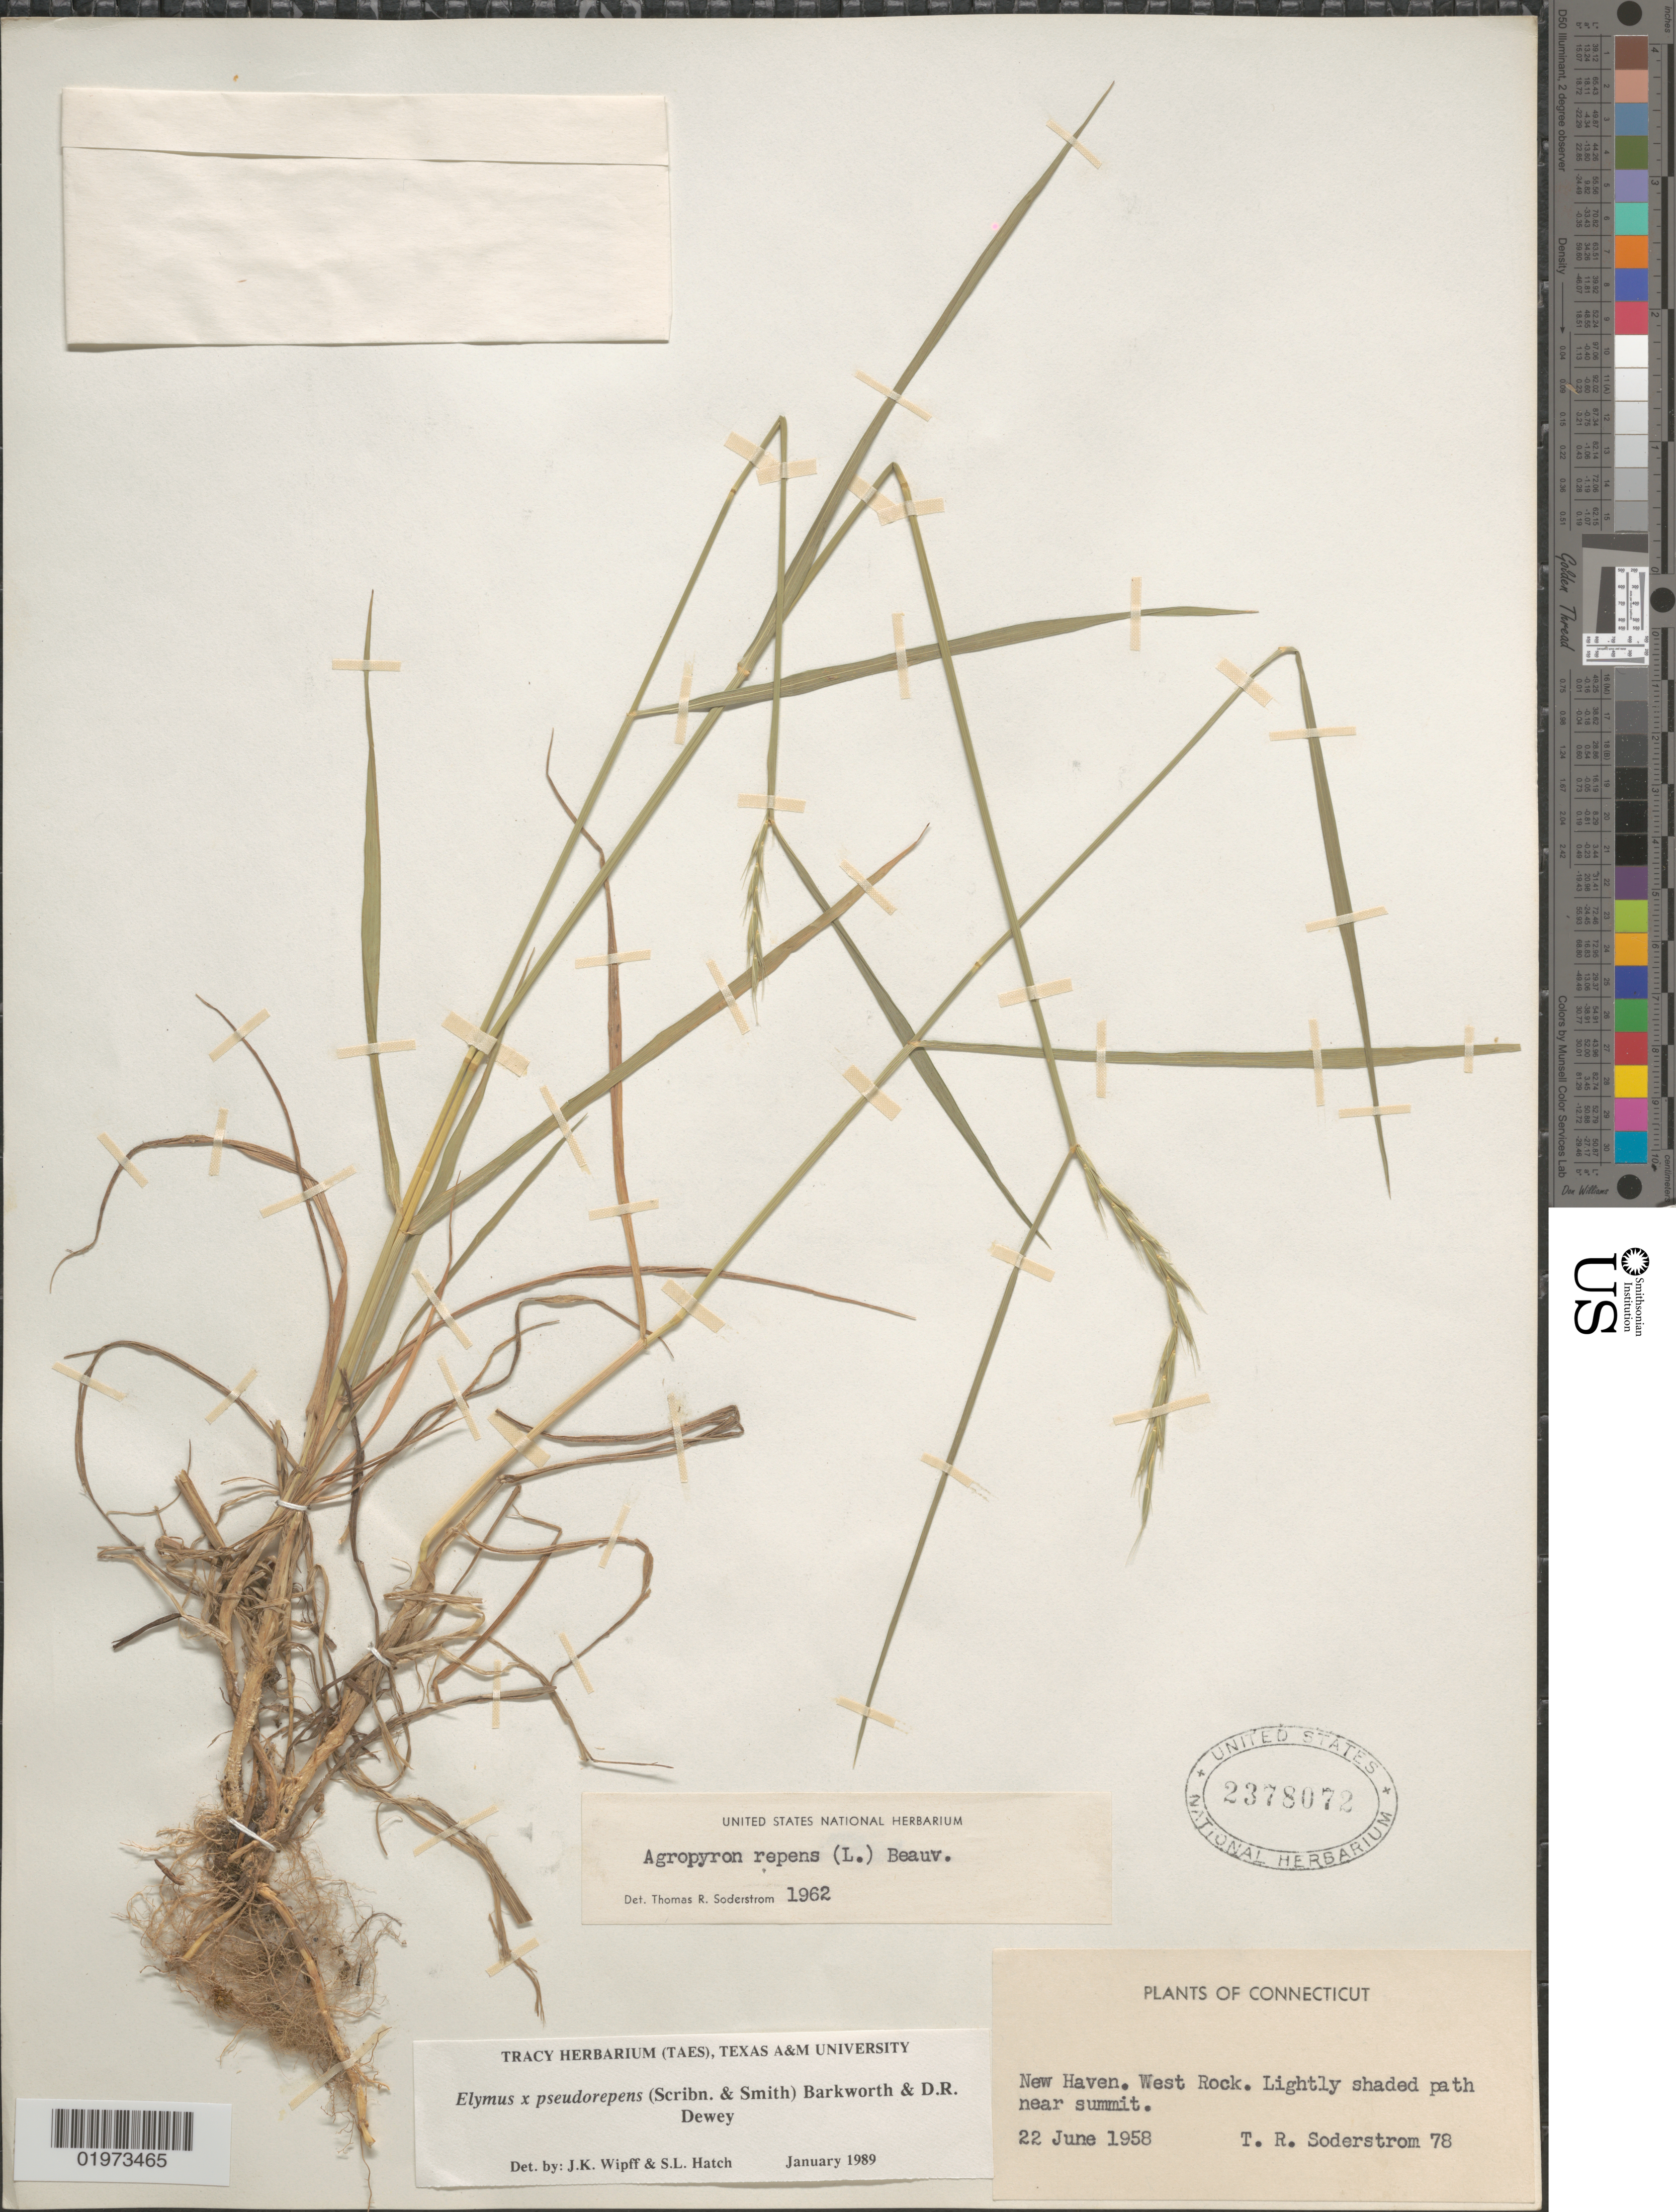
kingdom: Plantae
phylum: Tracheophyta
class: Liliopsida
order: Poales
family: Poaceae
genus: Elymus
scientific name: Elymus x pseudorepens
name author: (Scribn. & J.G. Sm.) Barkworth & Dewey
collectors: T. R. Soderstrom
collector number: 78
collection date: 1958-06-22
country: United States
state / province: Connecticut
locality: New Haven. West Rock. Lightly shaded path near summit.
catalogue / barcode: US 2378072